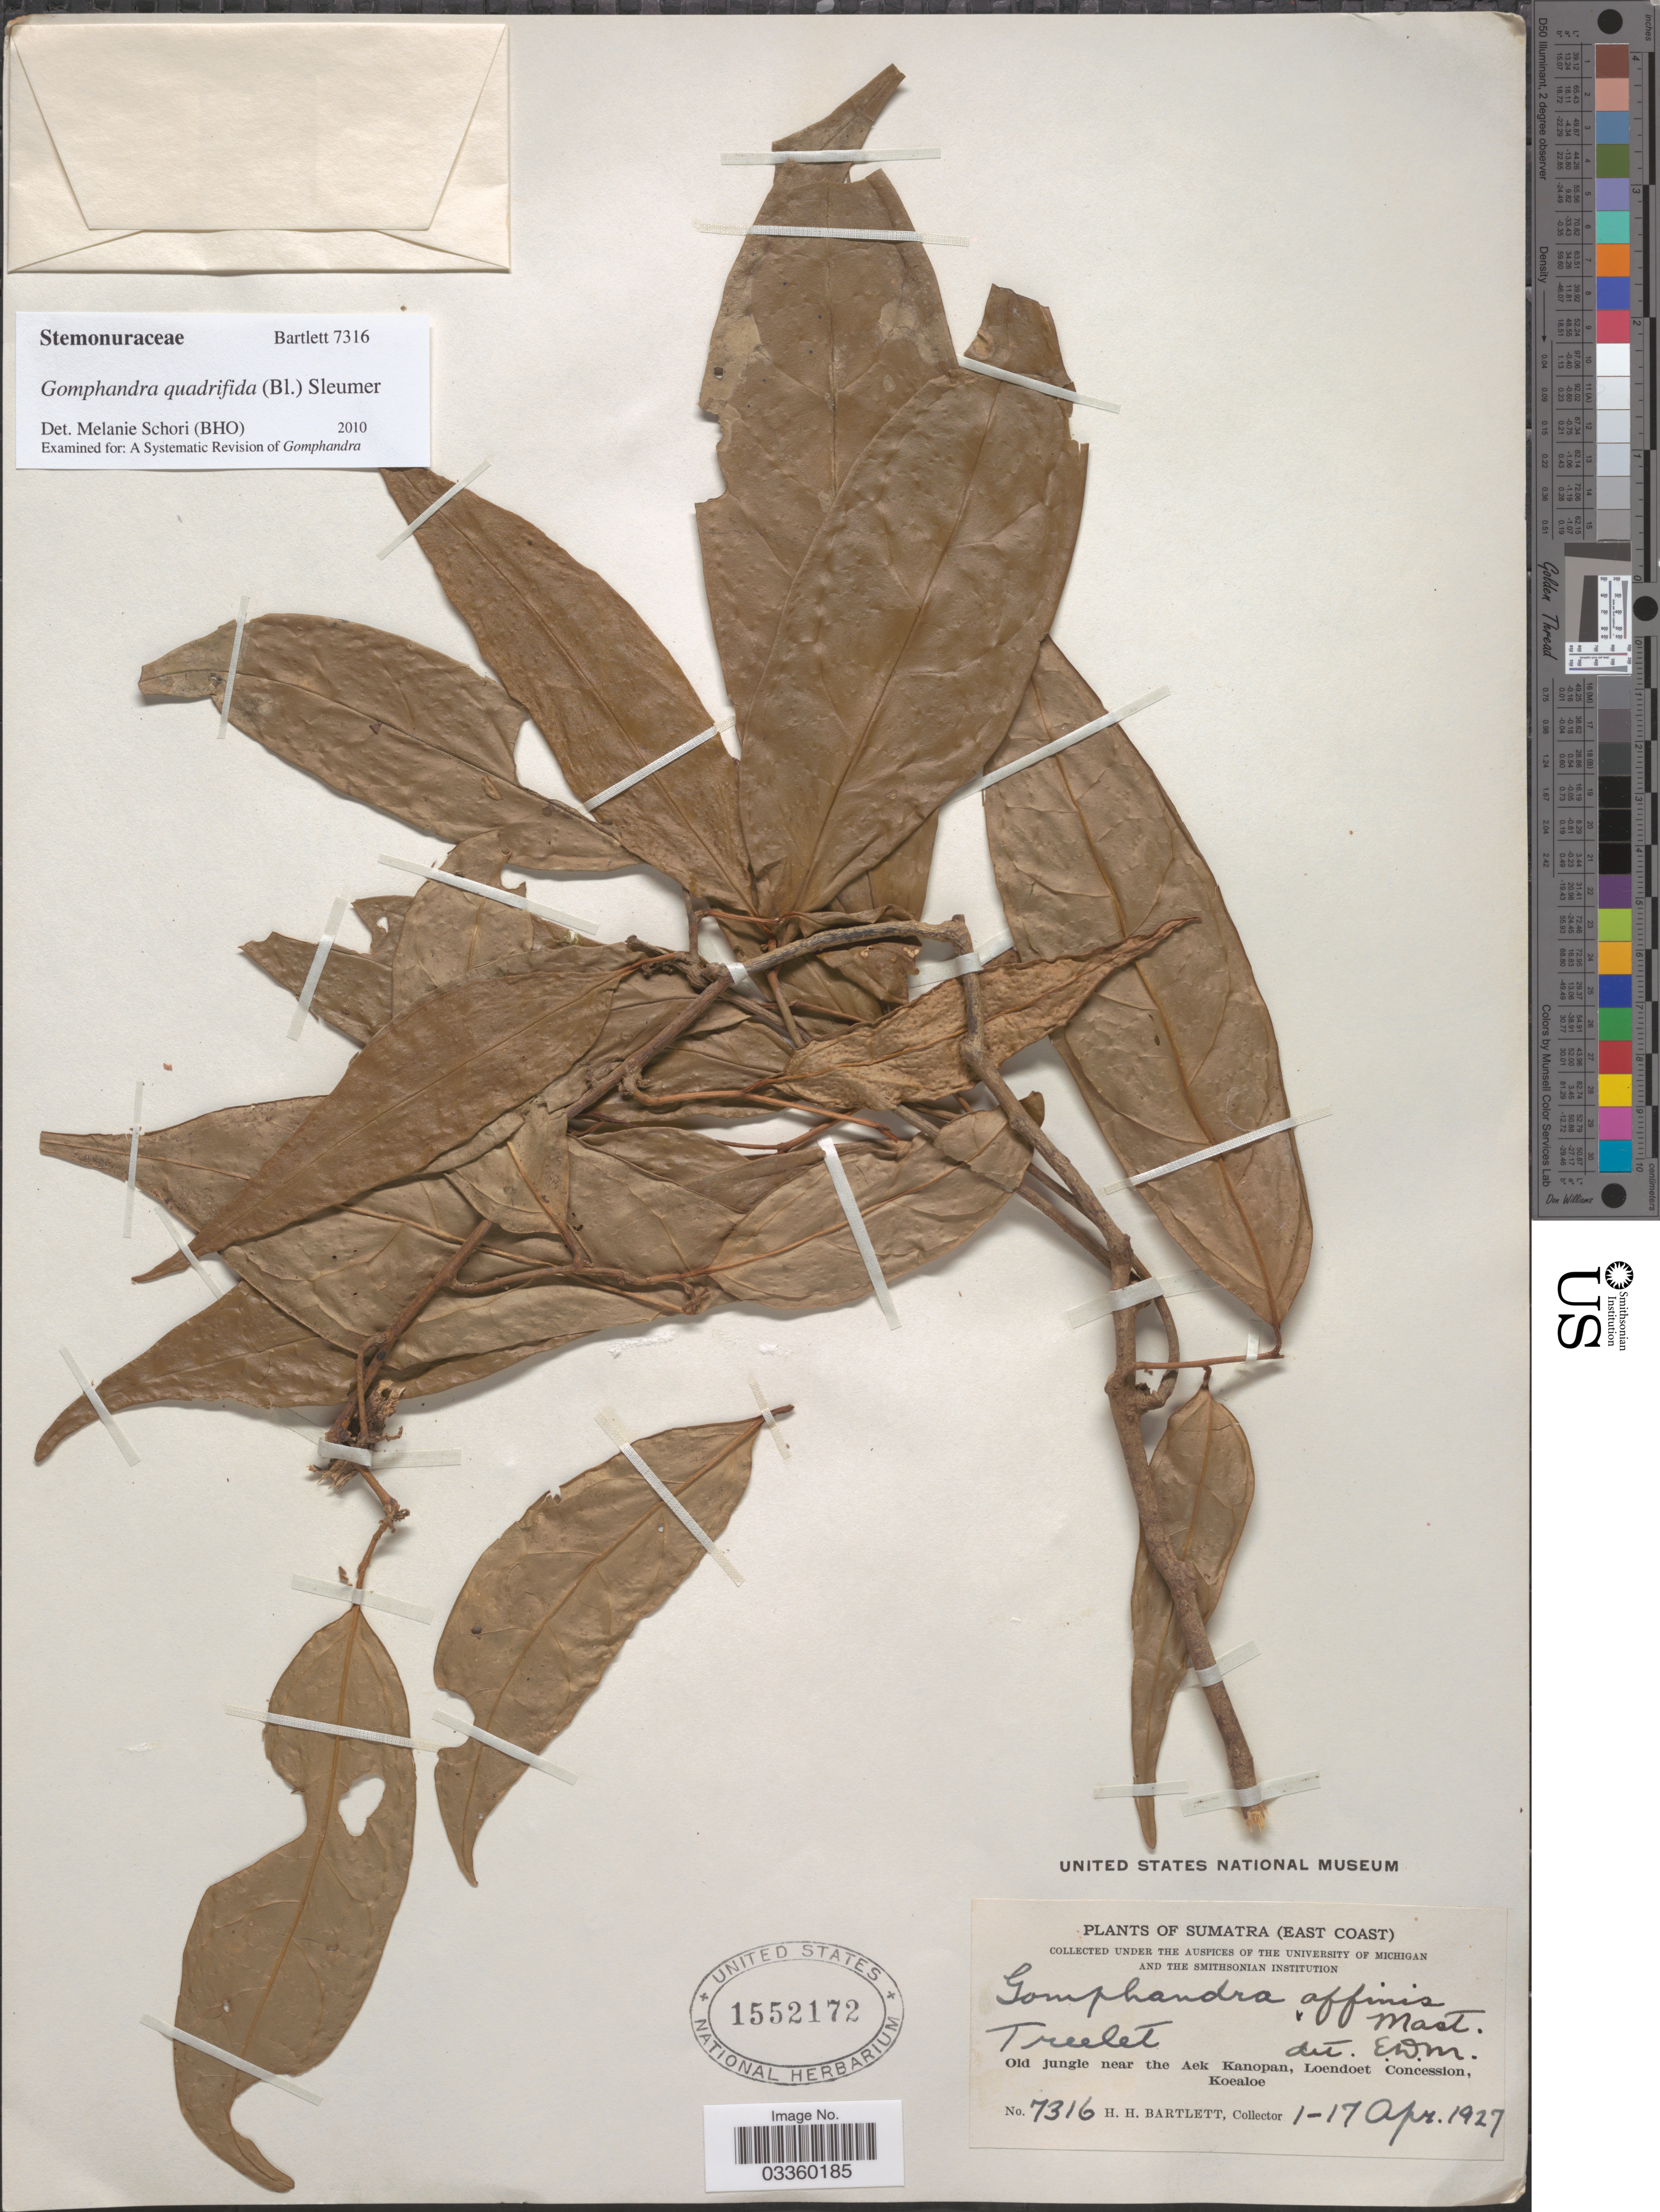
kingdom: Plantae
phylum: Tracheophyta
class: Magnoliopsida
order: Cardiopteridales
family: Stemonuraceae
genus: Gomphandra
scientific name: Gomphandra quadrifida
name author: (Blume) Sleumer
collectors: H. H. Bartlett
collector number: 7316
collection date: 1927-04-01/1927-04-17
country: Indonesia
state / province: Sumatra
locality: (East Coast). Old jungle near the Aek Kanopan, Loendoet Concession, Koealoe.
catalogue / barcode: US 1552172